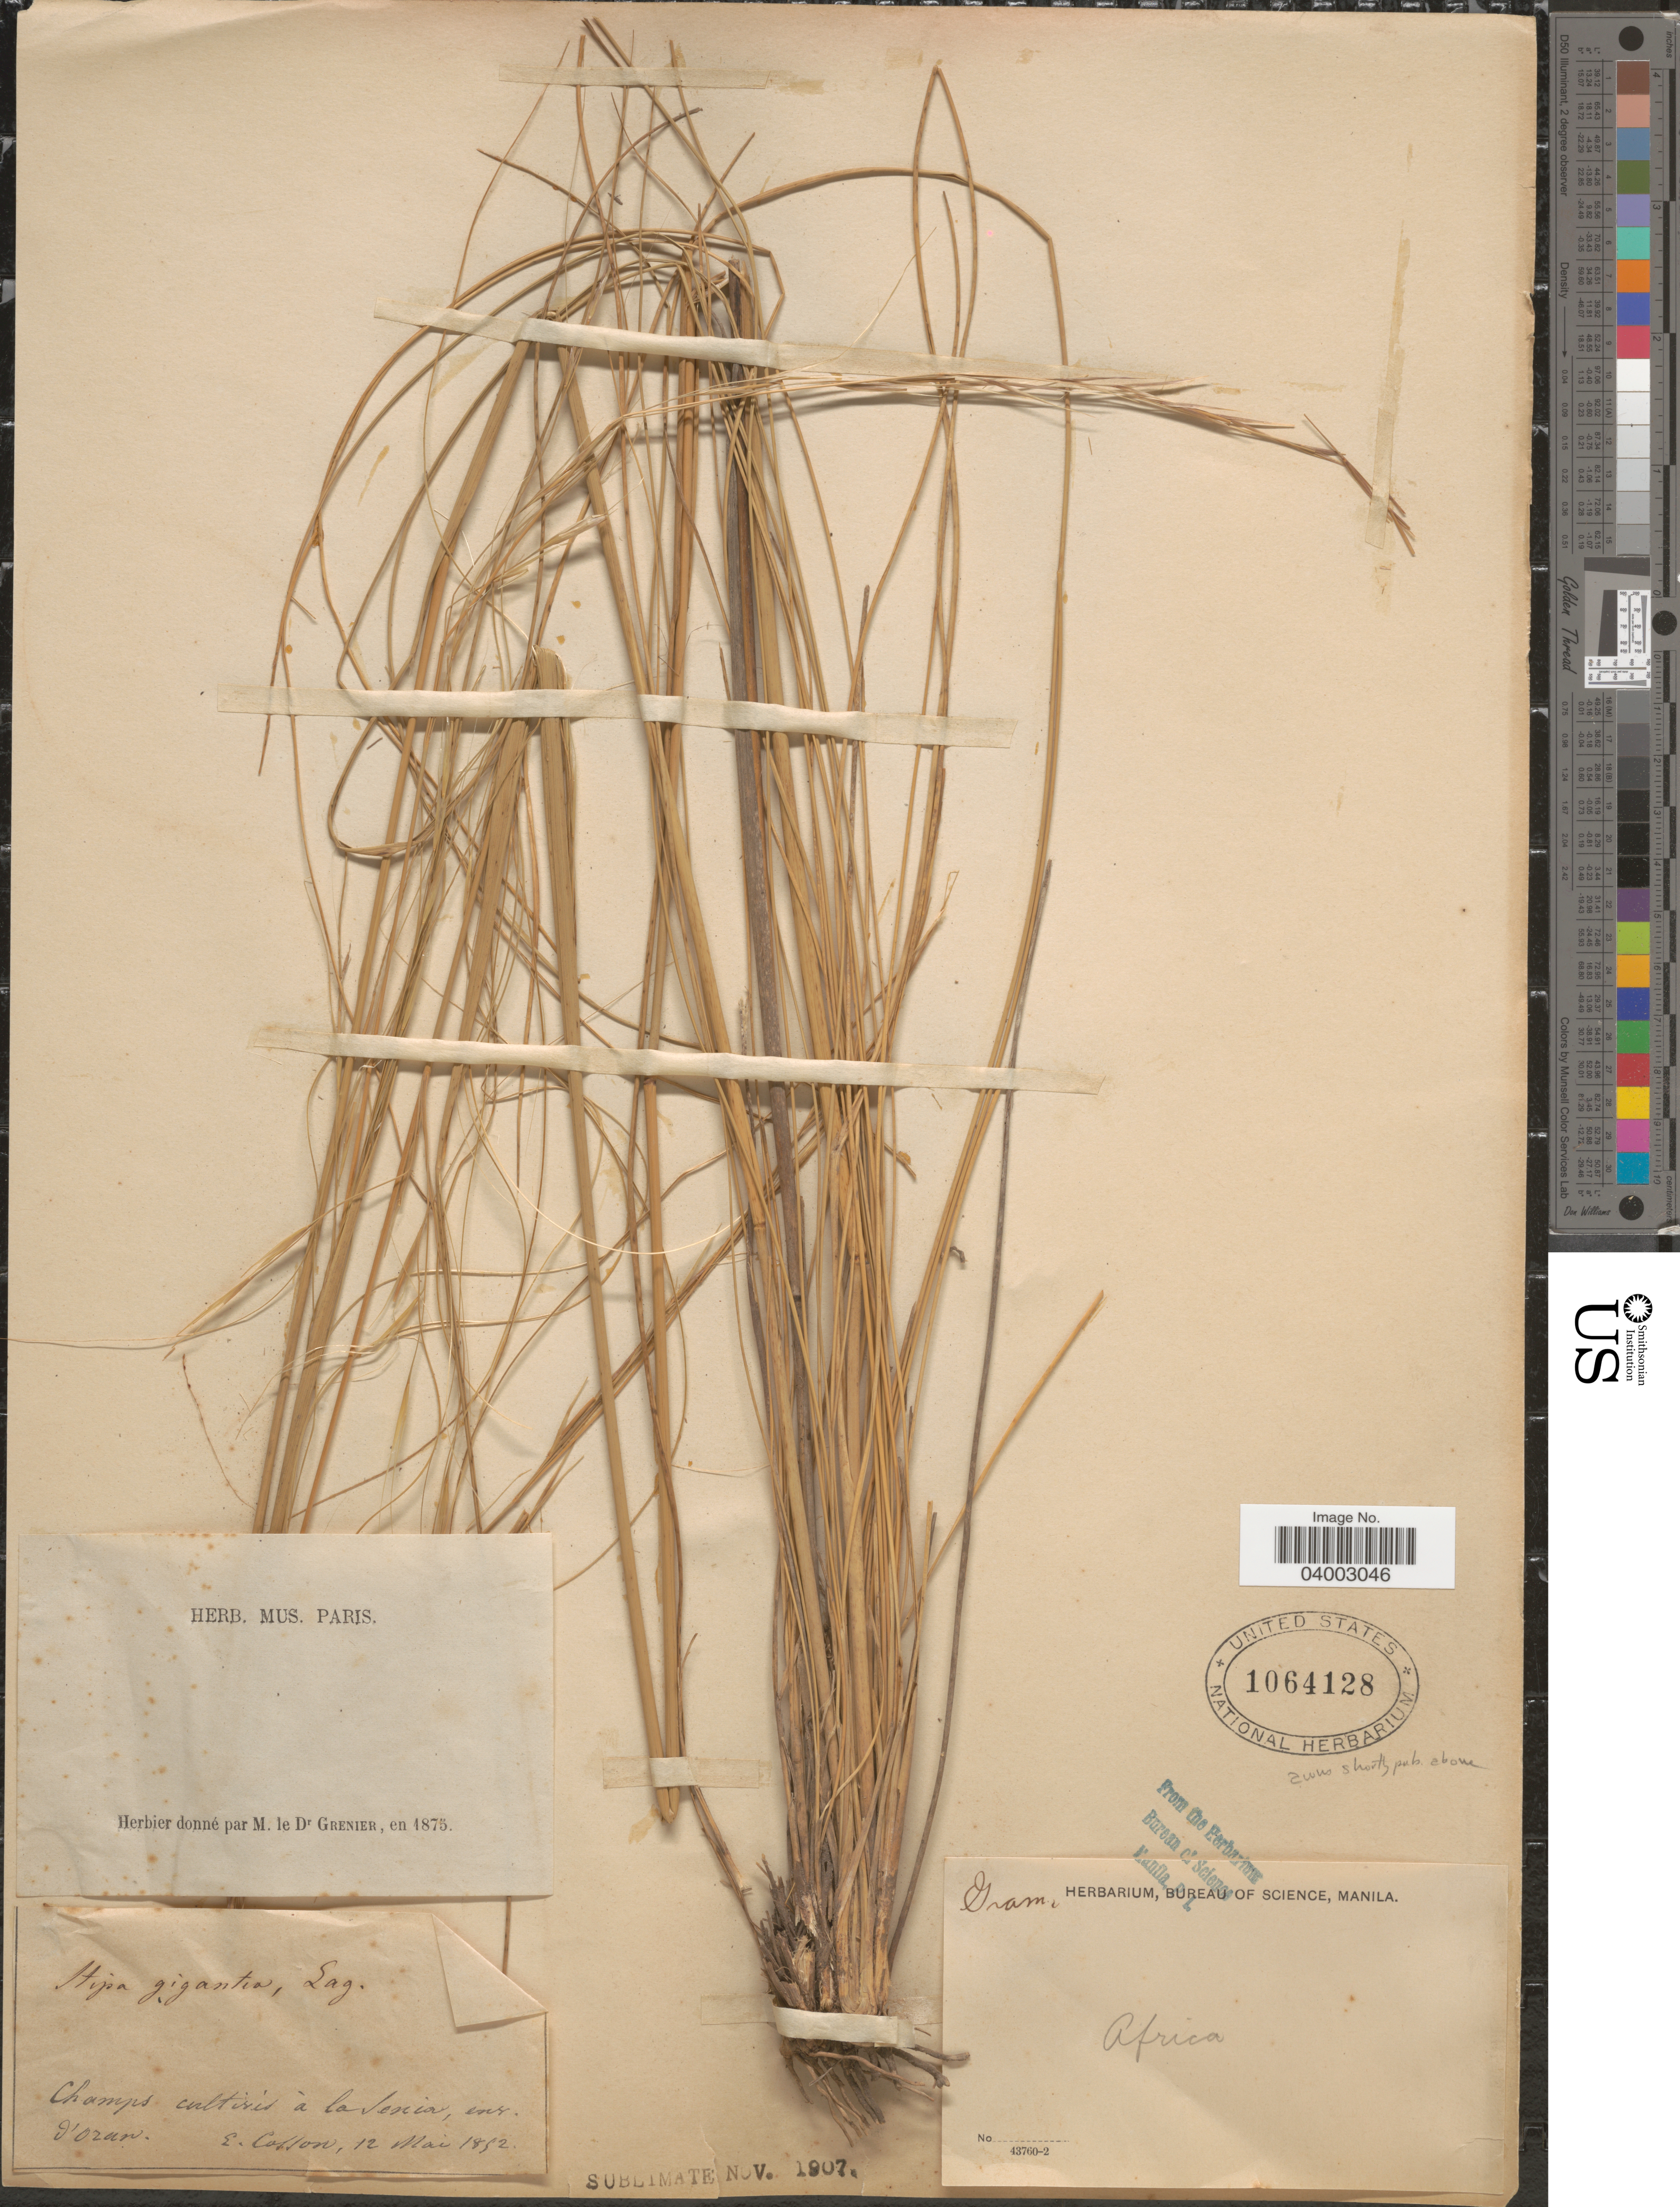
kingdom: Plantae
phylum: Tracheophyta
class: Liliopsida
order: Poales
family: Poaceae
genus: Stipa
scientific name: Stipa lagascae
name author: Schult. & Roem.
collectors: E. Cotton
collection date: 1852-05-12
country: Algeria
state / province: Oran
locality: Champs cultivis à la Senia, env. d'Oran.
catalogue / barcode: US 1064128